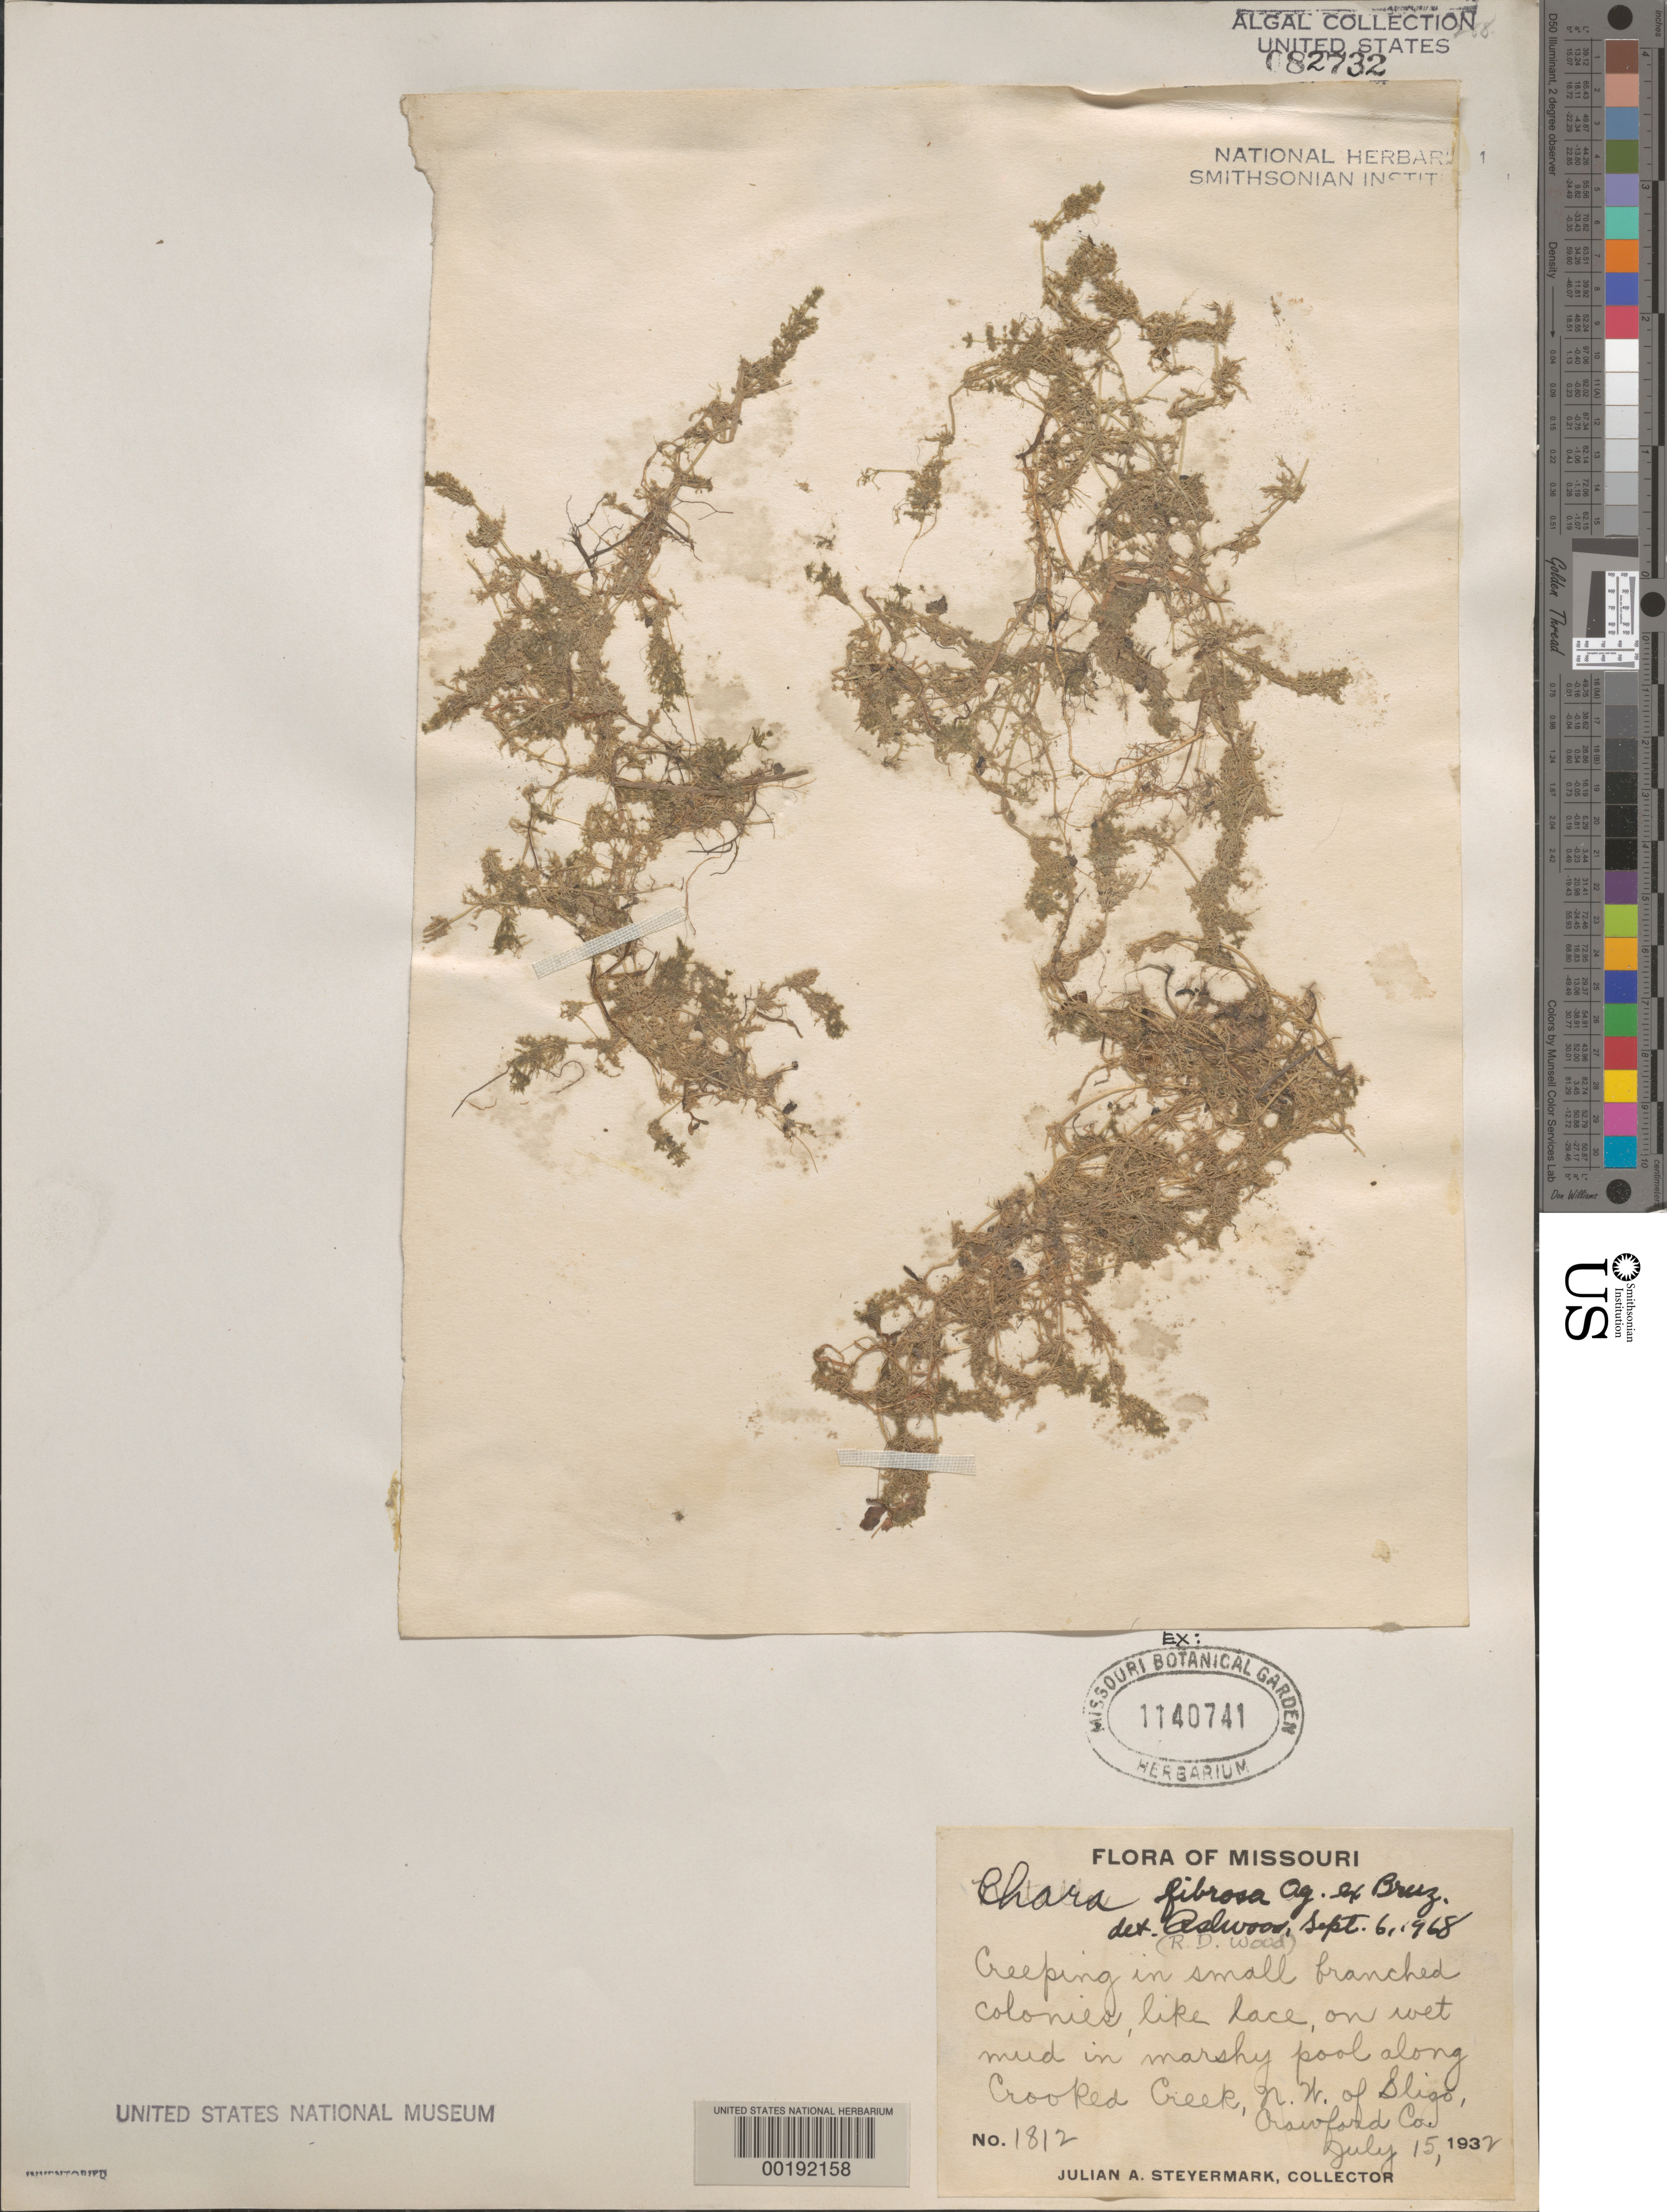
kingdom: Plantae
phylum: Charophyta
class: Charophyceae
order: Charales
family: Characeae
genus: Chara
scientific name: Chara fibrosa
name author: C. Agardh ex Bruzelius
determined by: Wood, R. D.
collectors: J. Steyermark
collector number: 1812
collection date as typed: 15 Jul 1932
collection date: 1932-07-15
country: United States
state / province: Missouri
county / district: Crawford County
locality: Crooked Creek, northwest of Sligo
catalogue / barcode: US 82732